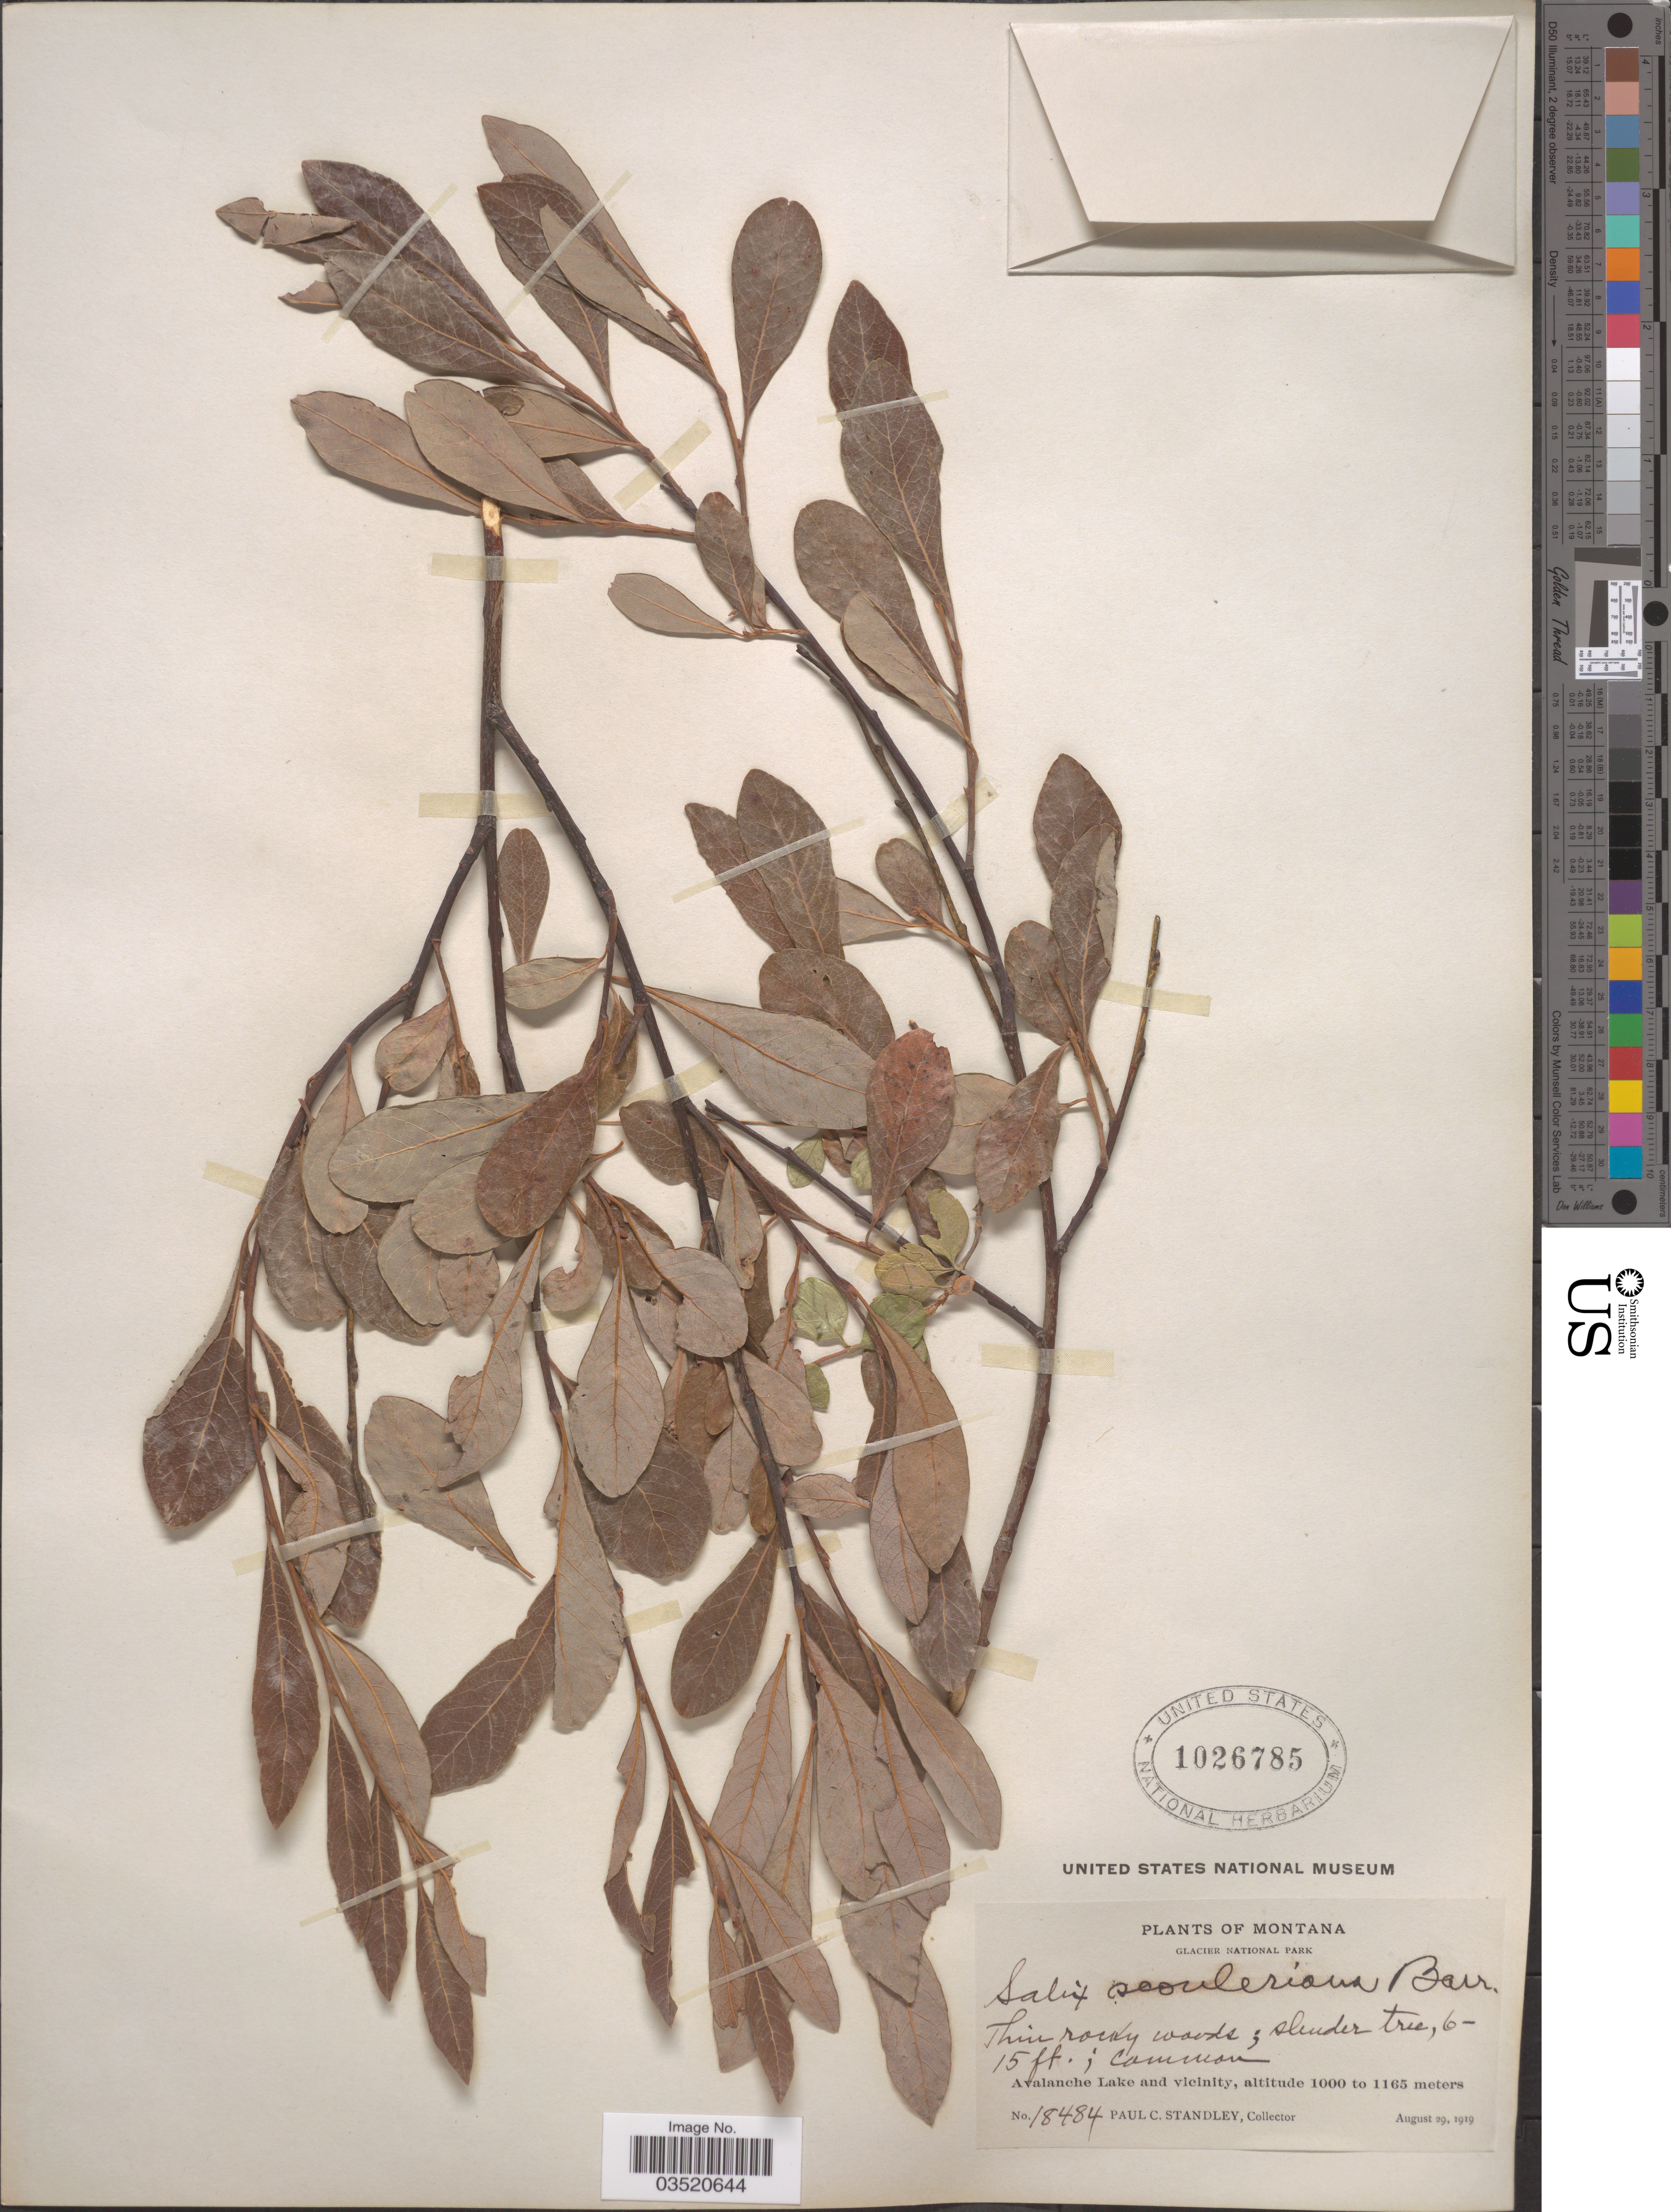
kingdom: Plantae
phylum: Tracheophyta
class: Magnoliopsida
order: Malpighiales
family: Salicaceae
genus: Salix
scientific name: Salix scouleriana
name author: Barratt ex Hook.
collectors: P. C. Standley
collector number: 18484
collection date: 1919-08-29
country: United States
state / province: Montana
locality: Glacier National Park. Avalanche Lake and vicinity.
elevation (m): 1000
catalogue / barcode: US 1026785